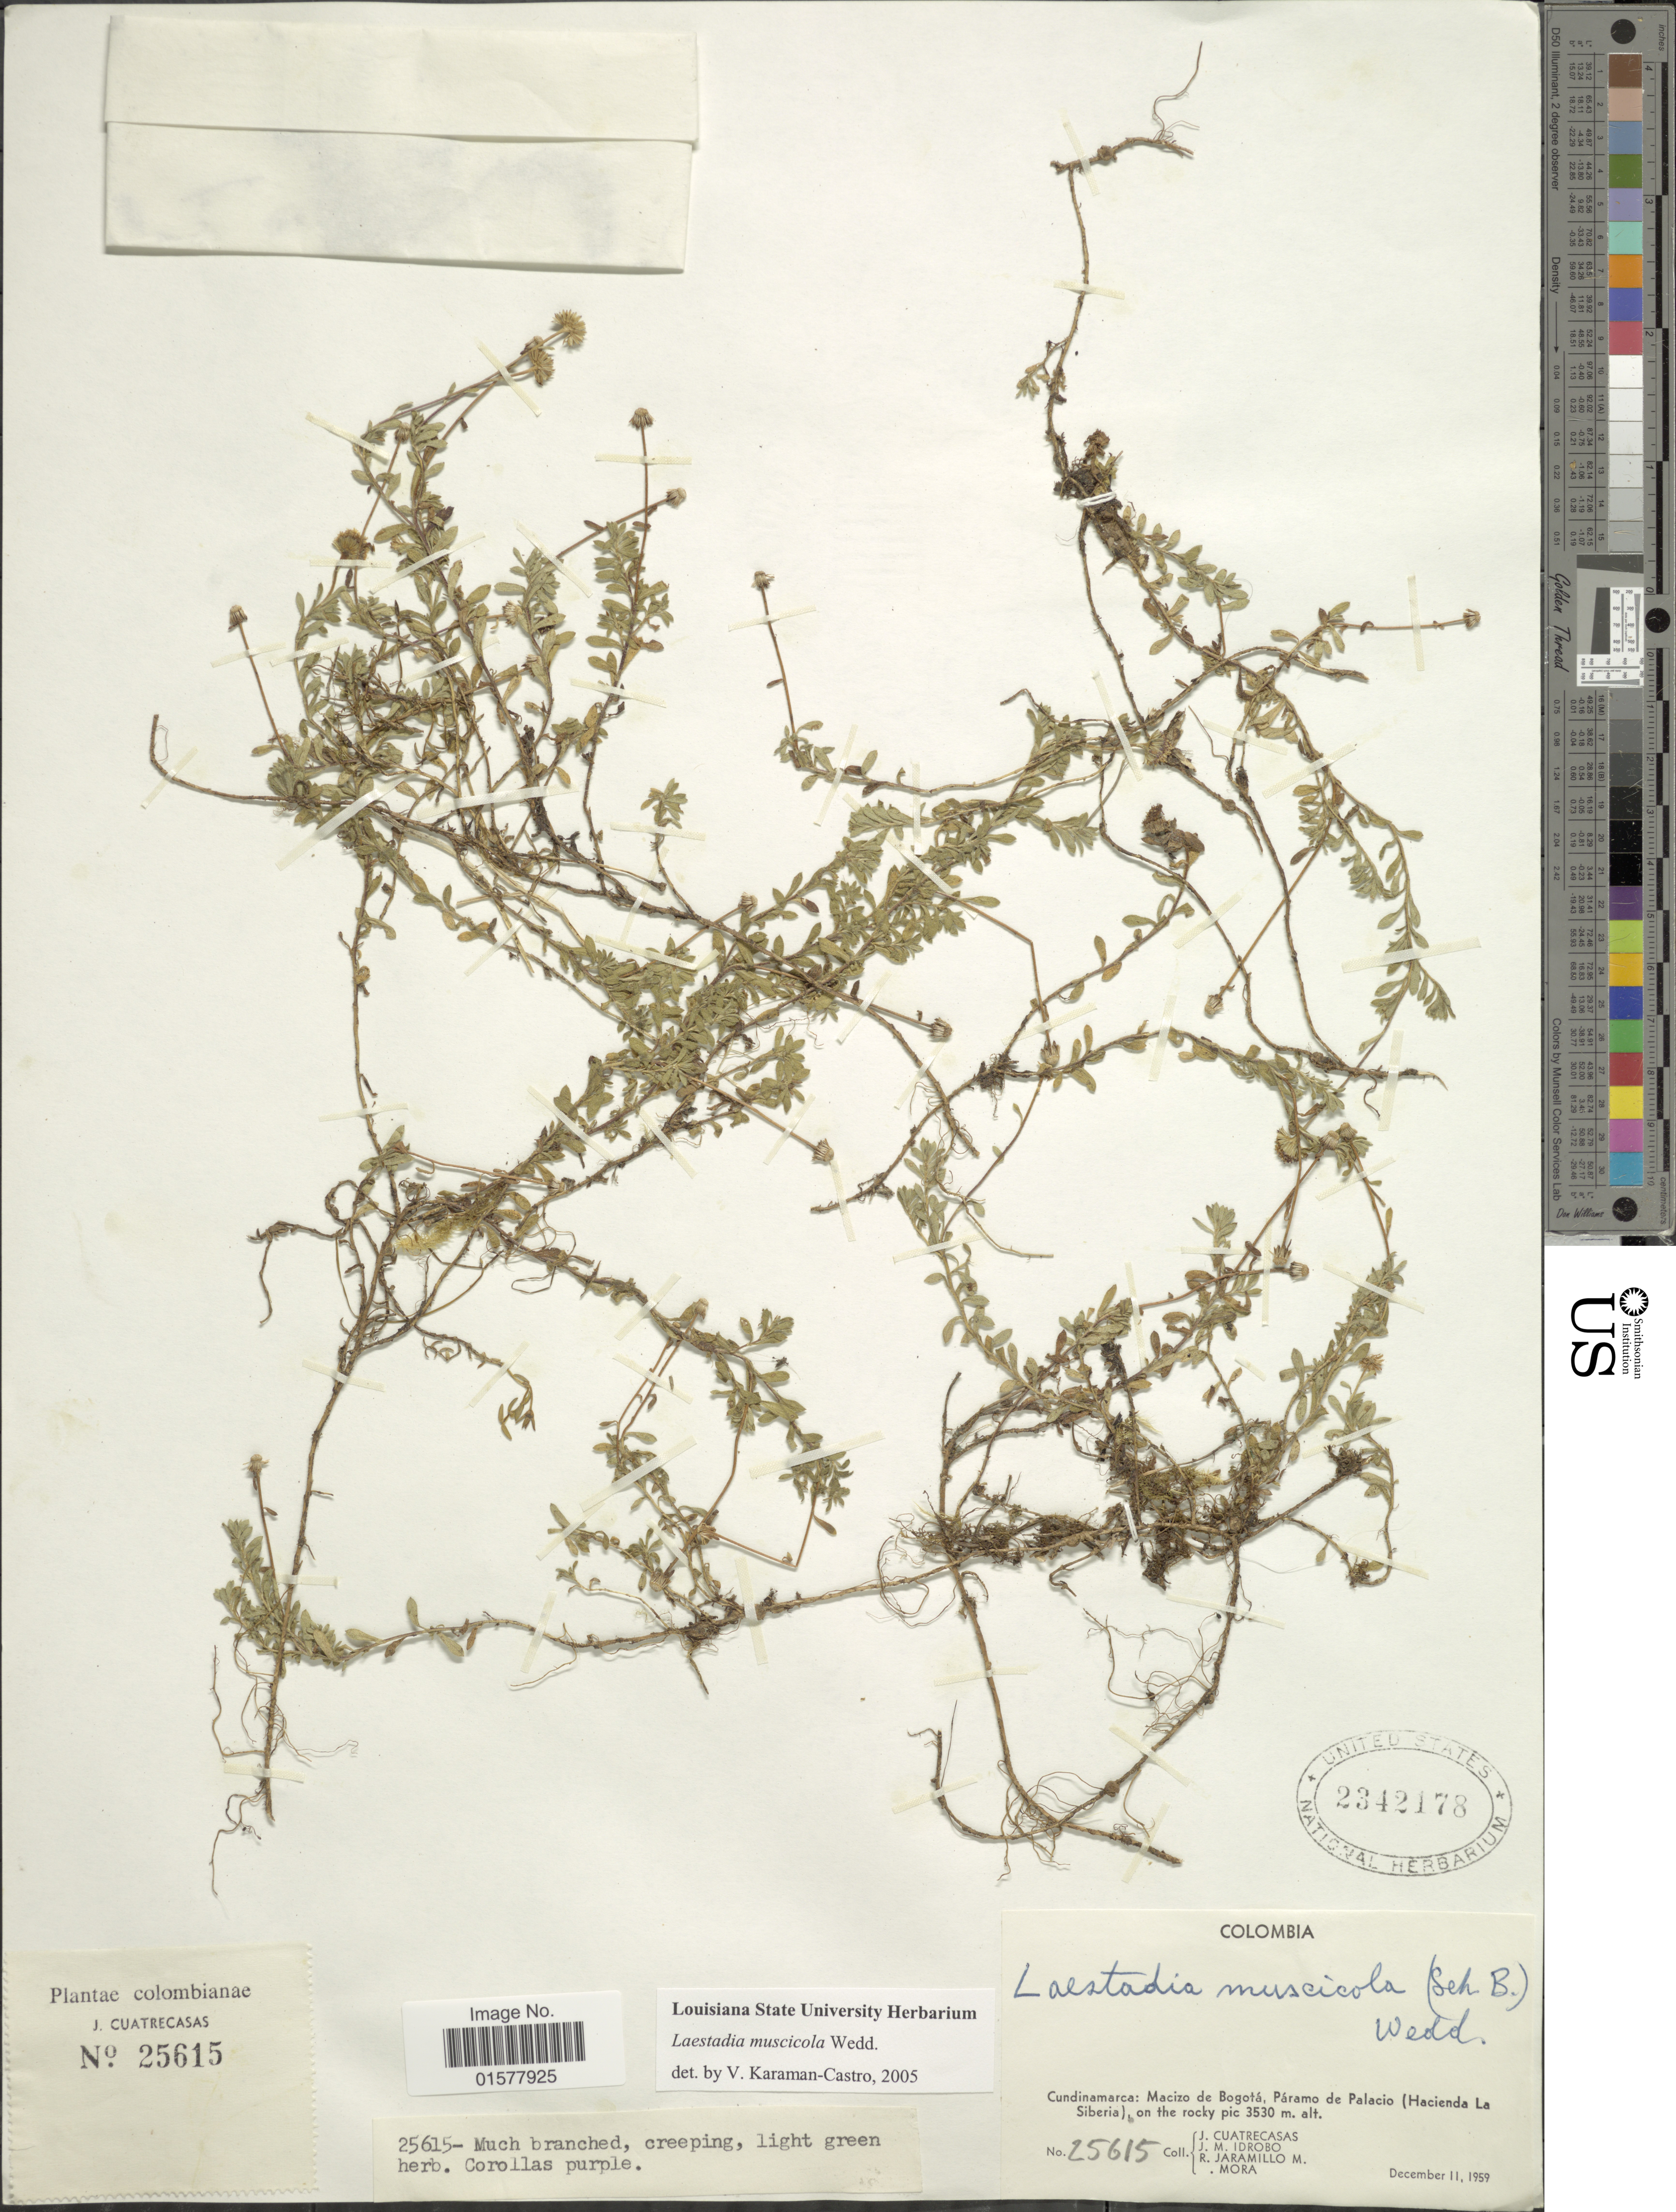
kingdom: Plantae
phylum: Tracheophyta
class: Magnoliopsida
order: Asterales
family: Asteraceae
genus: Laestadia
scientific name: Laestadia muscicola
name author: Wedd.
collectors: J. Cuatrecasas, J. M. Idrobo, N. Jaramillo M & Mora, --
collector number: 25615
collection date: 1959-12-11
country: Colombia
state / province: Cundinamarca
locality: Cundinamarca: Macizo de Bogota, Paramo de Palacio (Hacienda La Siberia) on the rocky pic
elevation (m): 3530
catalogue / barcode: US 2342178